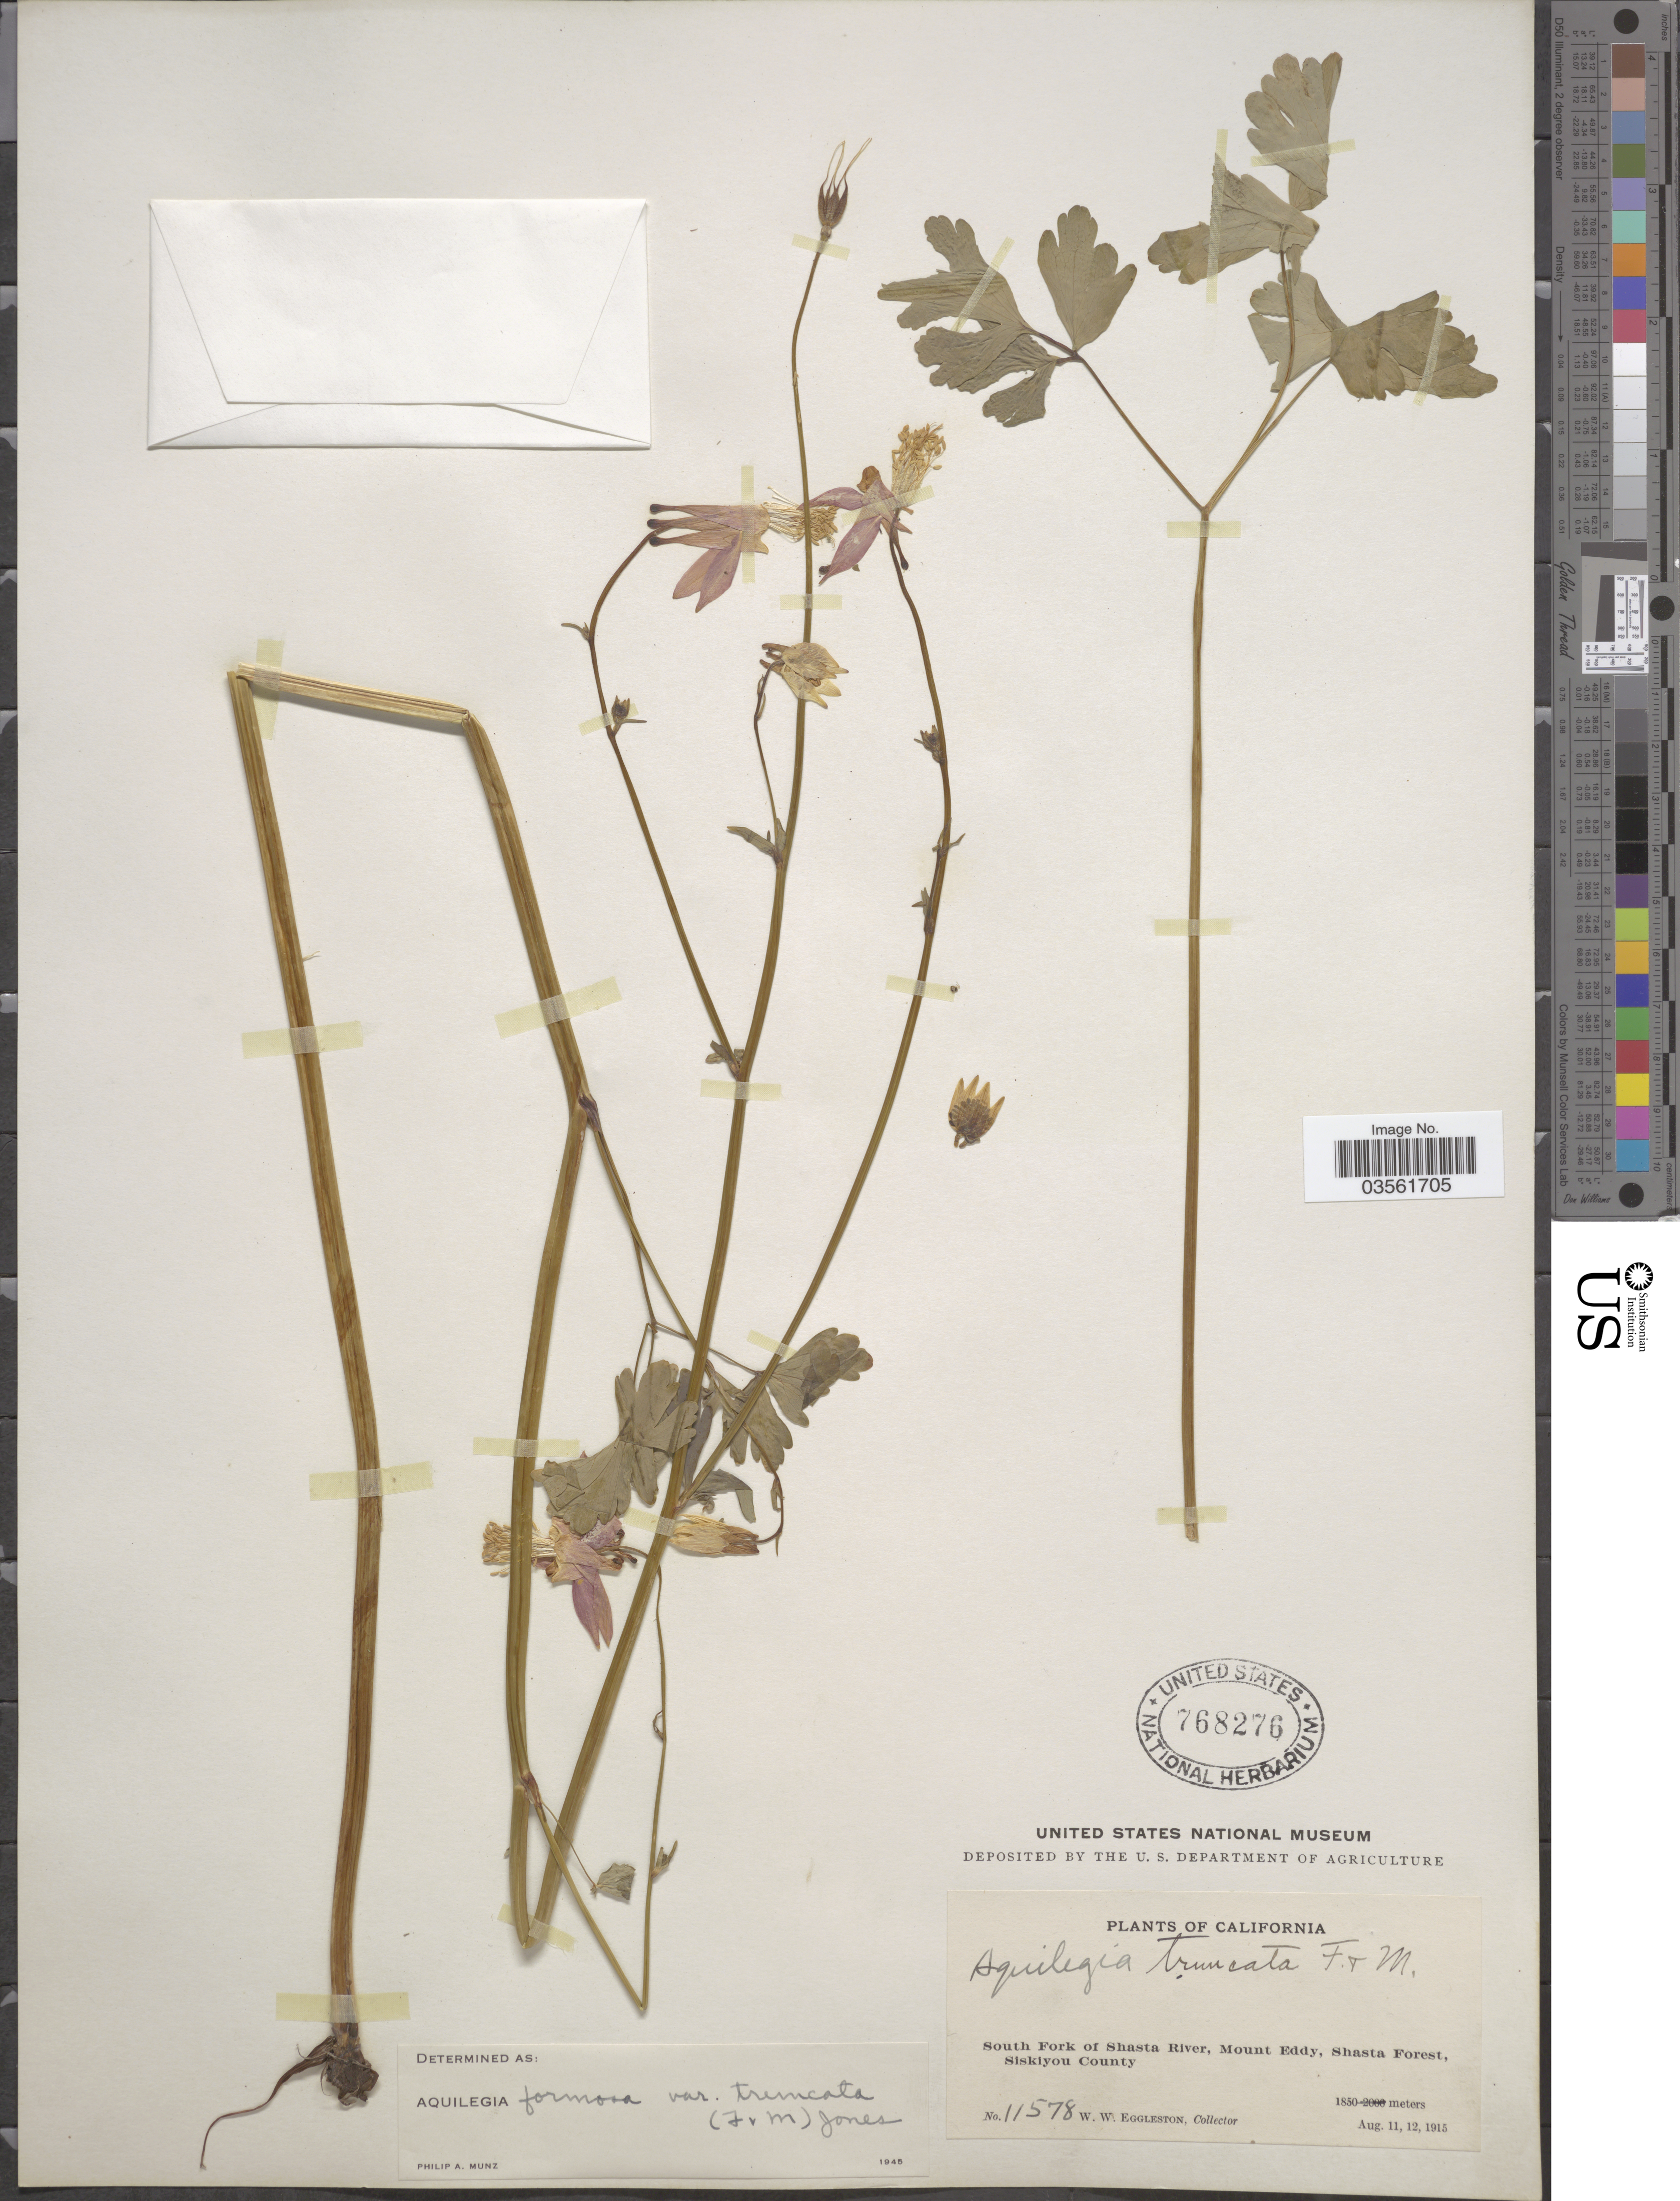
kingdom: Plantae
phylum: Tracheophyta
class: Magnoliopsida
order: Ranunculales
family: Ranunculaceae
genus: Aquilegia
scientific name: Aquilegia formosa var. truncata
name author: M.E. Jones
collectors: W. W. Eggleston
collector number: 11578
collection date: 1915-08-11/1915-08-12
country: United States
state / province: California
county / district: Siskiyou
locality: South Fork of Shasta River, Mount Eddy, Shasta Forest, Siskiyou County.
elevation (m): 1850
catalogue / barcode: US 768276